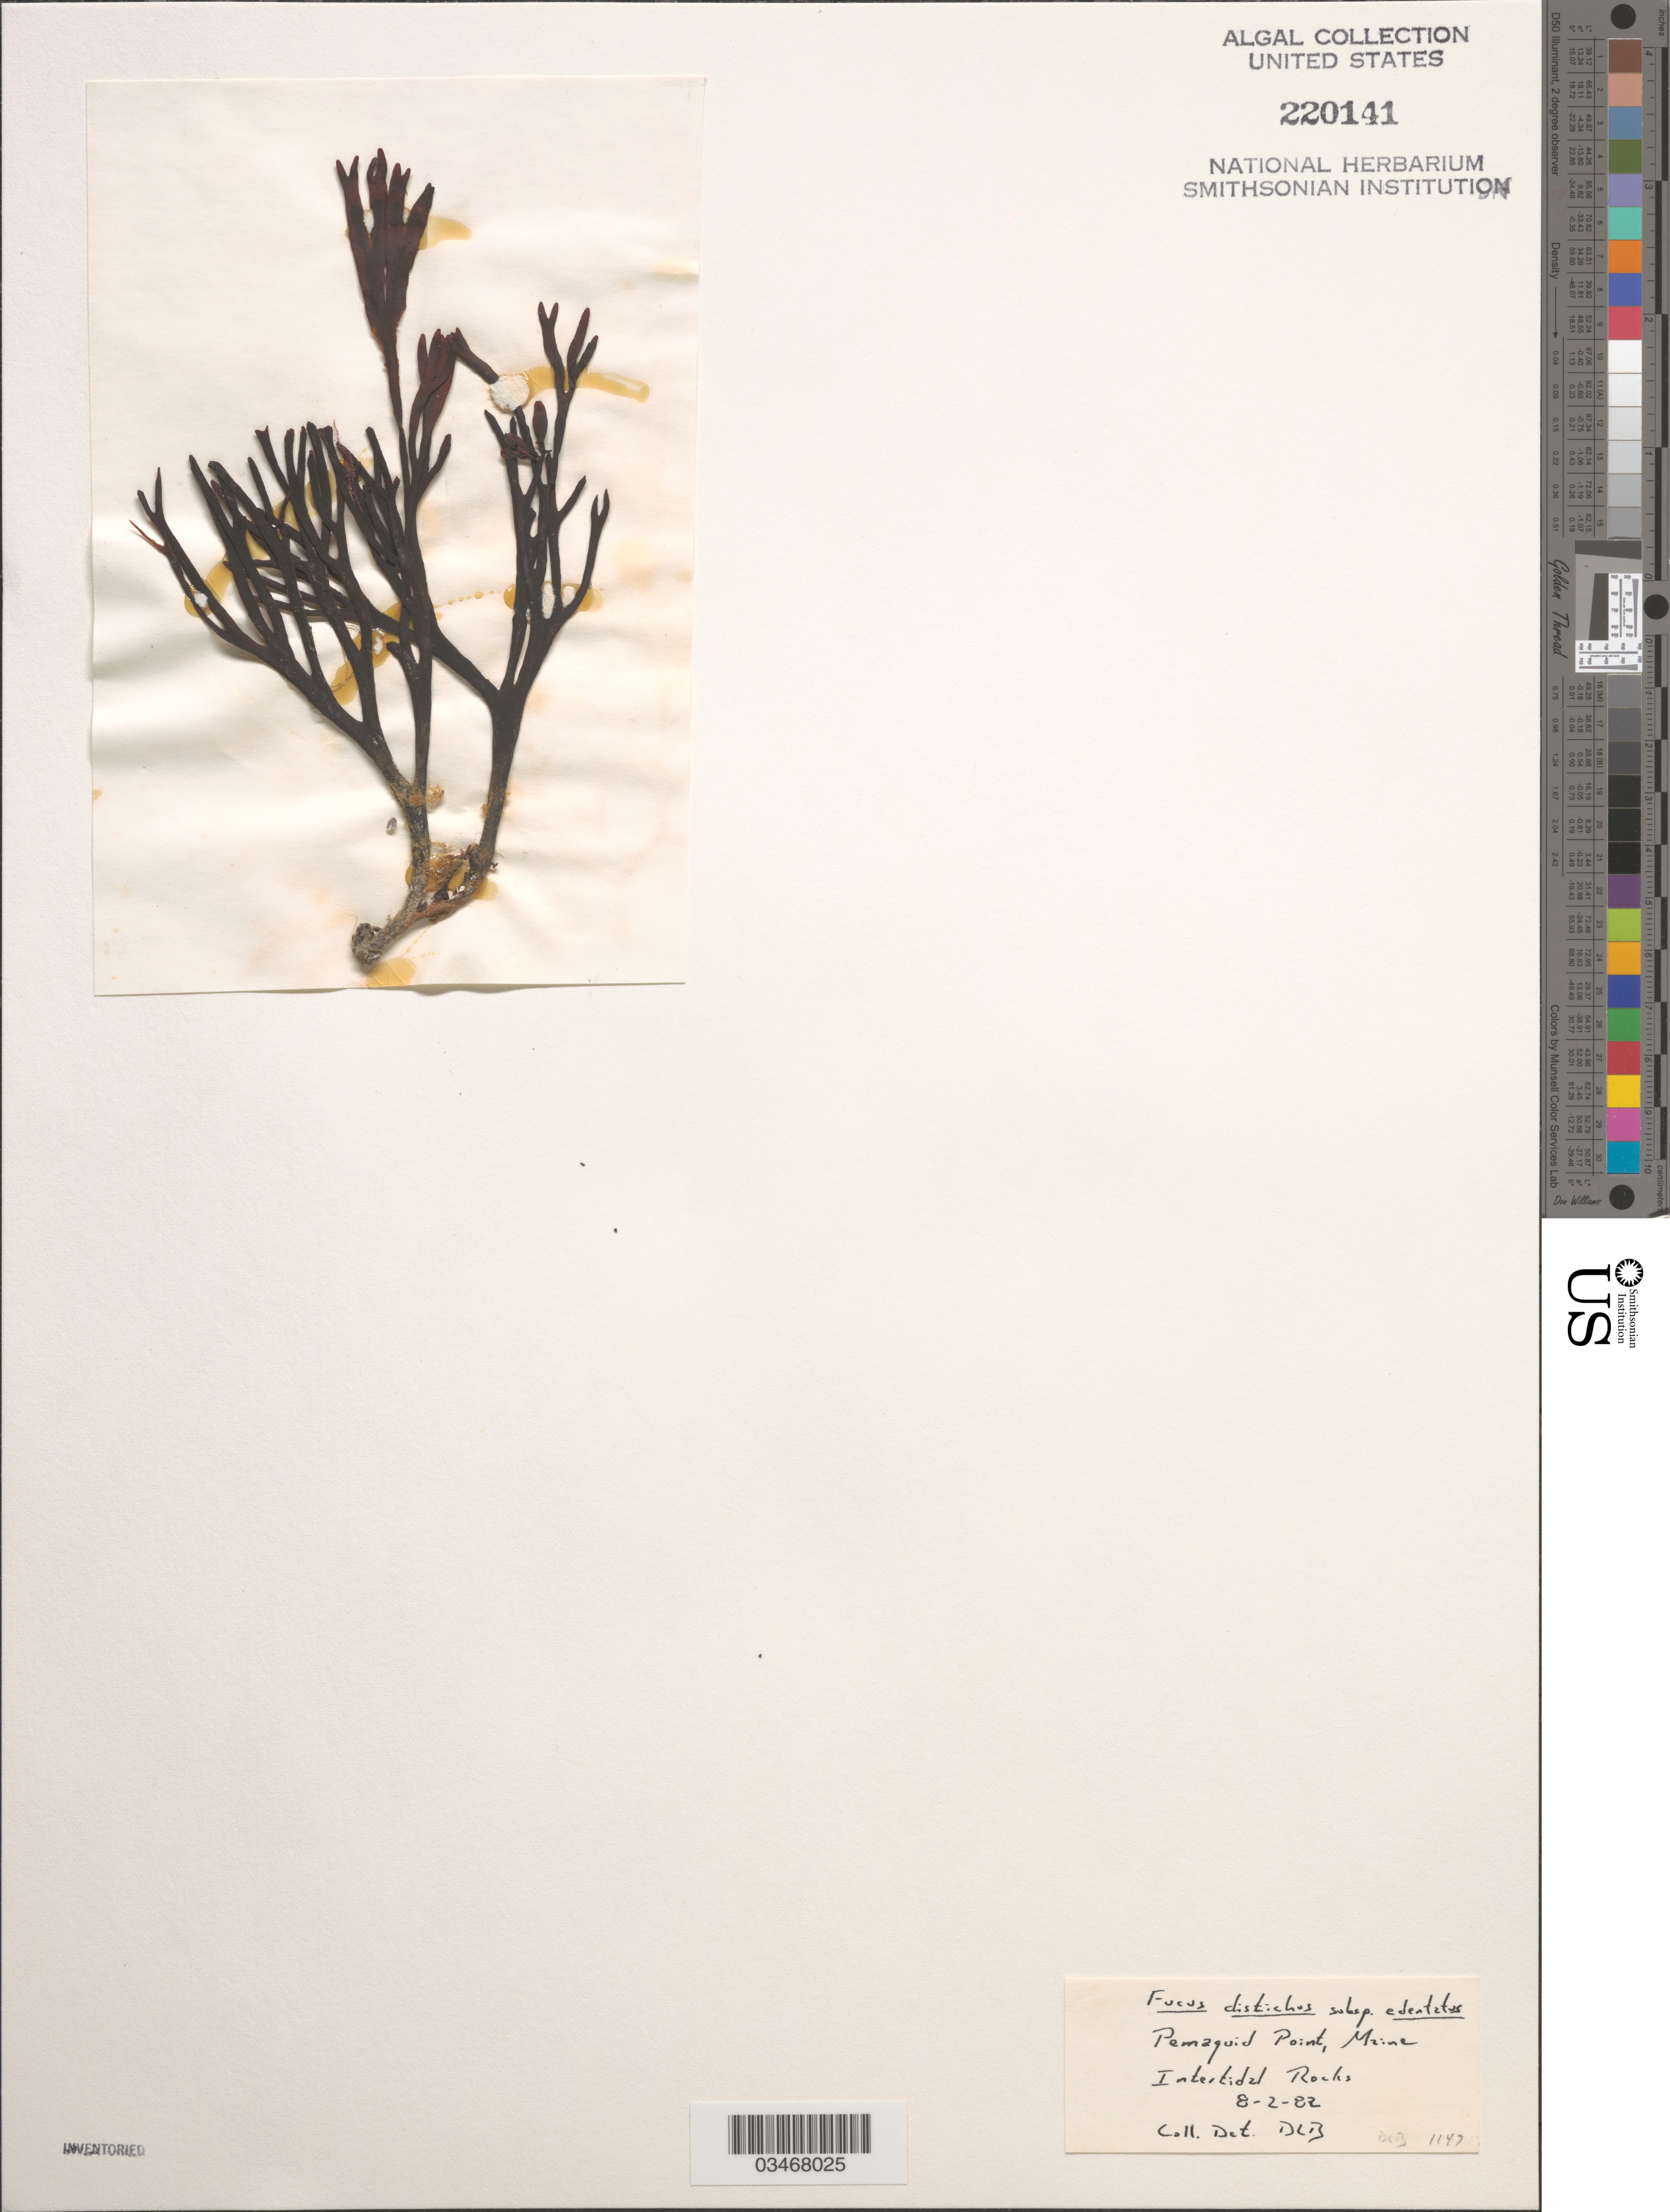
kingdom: Chromista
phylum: Ochrophyta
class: Phaeophyceae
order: Fucales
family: Fucaceae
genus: Fucus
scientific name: Fucus distichus subsp. edentatus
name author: (Bach. Pyl.) H.T. Powell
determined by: Ballantine, D. L.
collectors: D.L. Ballantine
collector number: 1147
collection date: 1982-08-02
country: United States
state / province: Maine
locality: Pemaquid Point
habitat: Intertidal rocks.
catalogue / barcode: US 220141